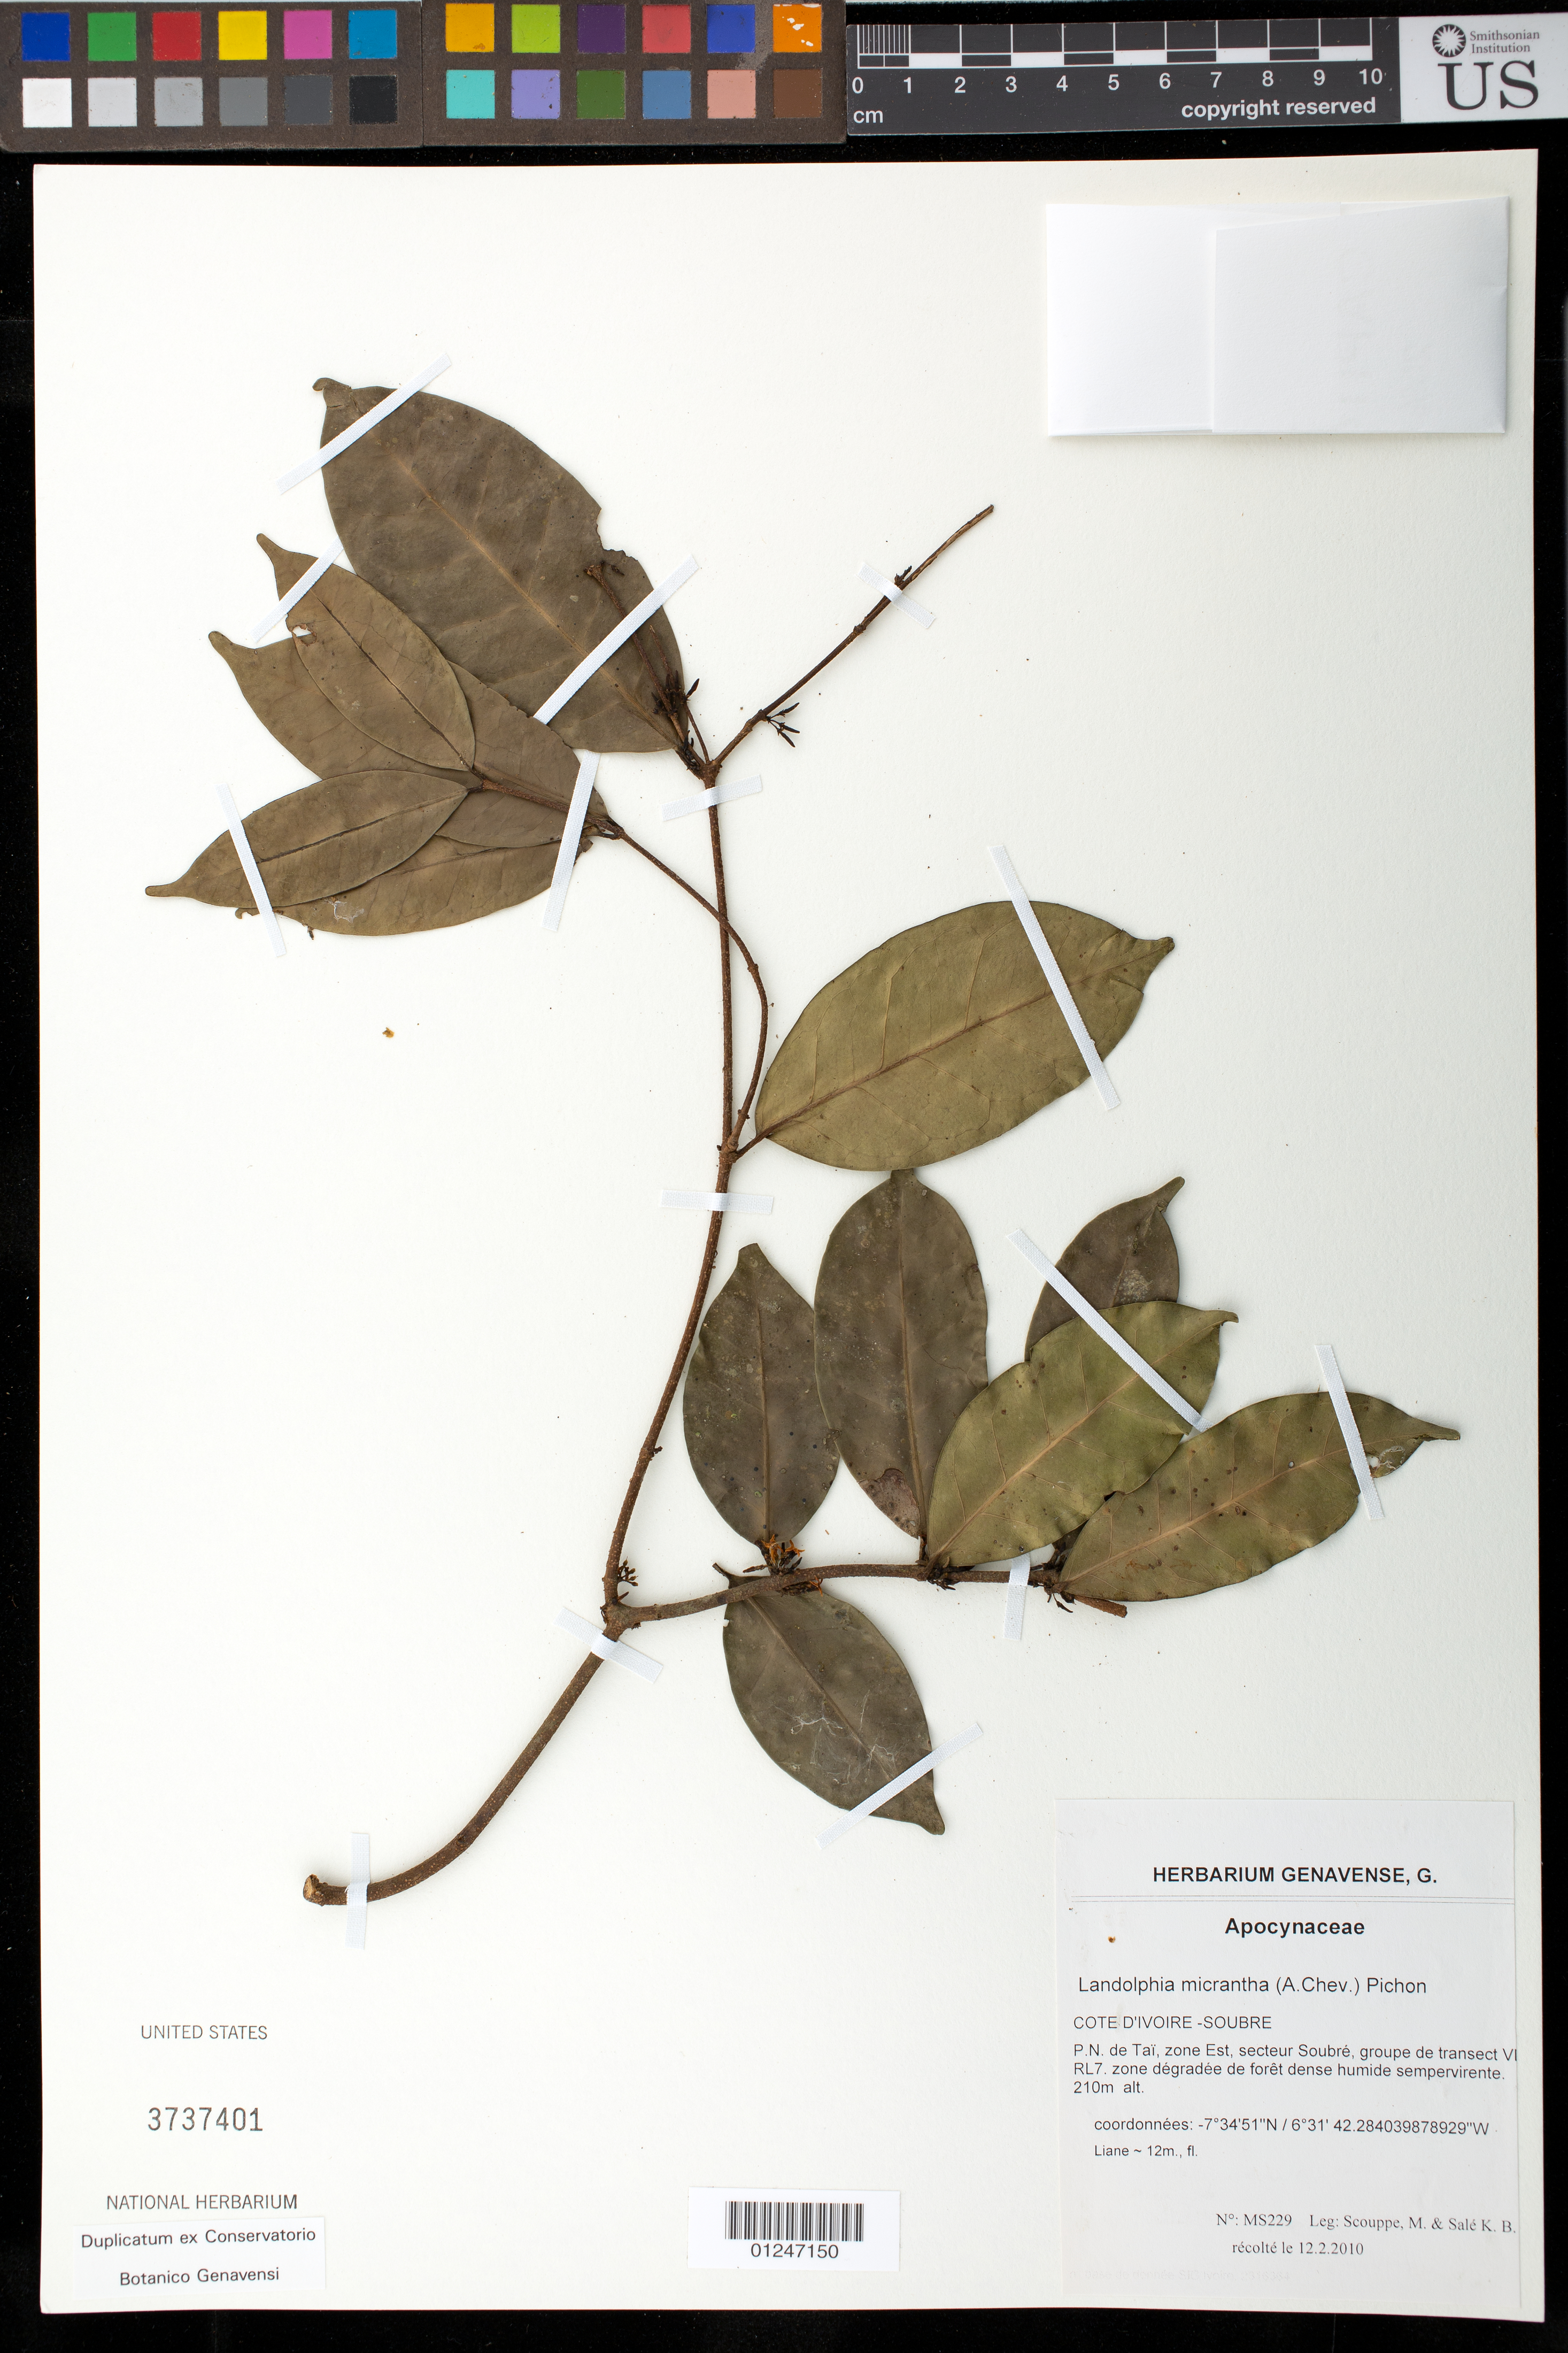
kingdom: Plantae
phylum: Tracheophyta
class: Magnoliopsida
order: Gentianales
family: Apocynaceae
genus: Landolphia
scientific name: Landolphia micrantha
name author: (A. Chev.) Pichon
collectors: M. Scouppe & K. Sale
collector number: MS229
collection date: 2010-01-22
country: Ivory Coast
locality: Côte d'Ivoire- SOUBRE. P.N. de Tai, Zone Est, secteur Soubre, groupe de transect Vl, RL7.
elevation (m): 210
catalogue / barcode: US 3737401